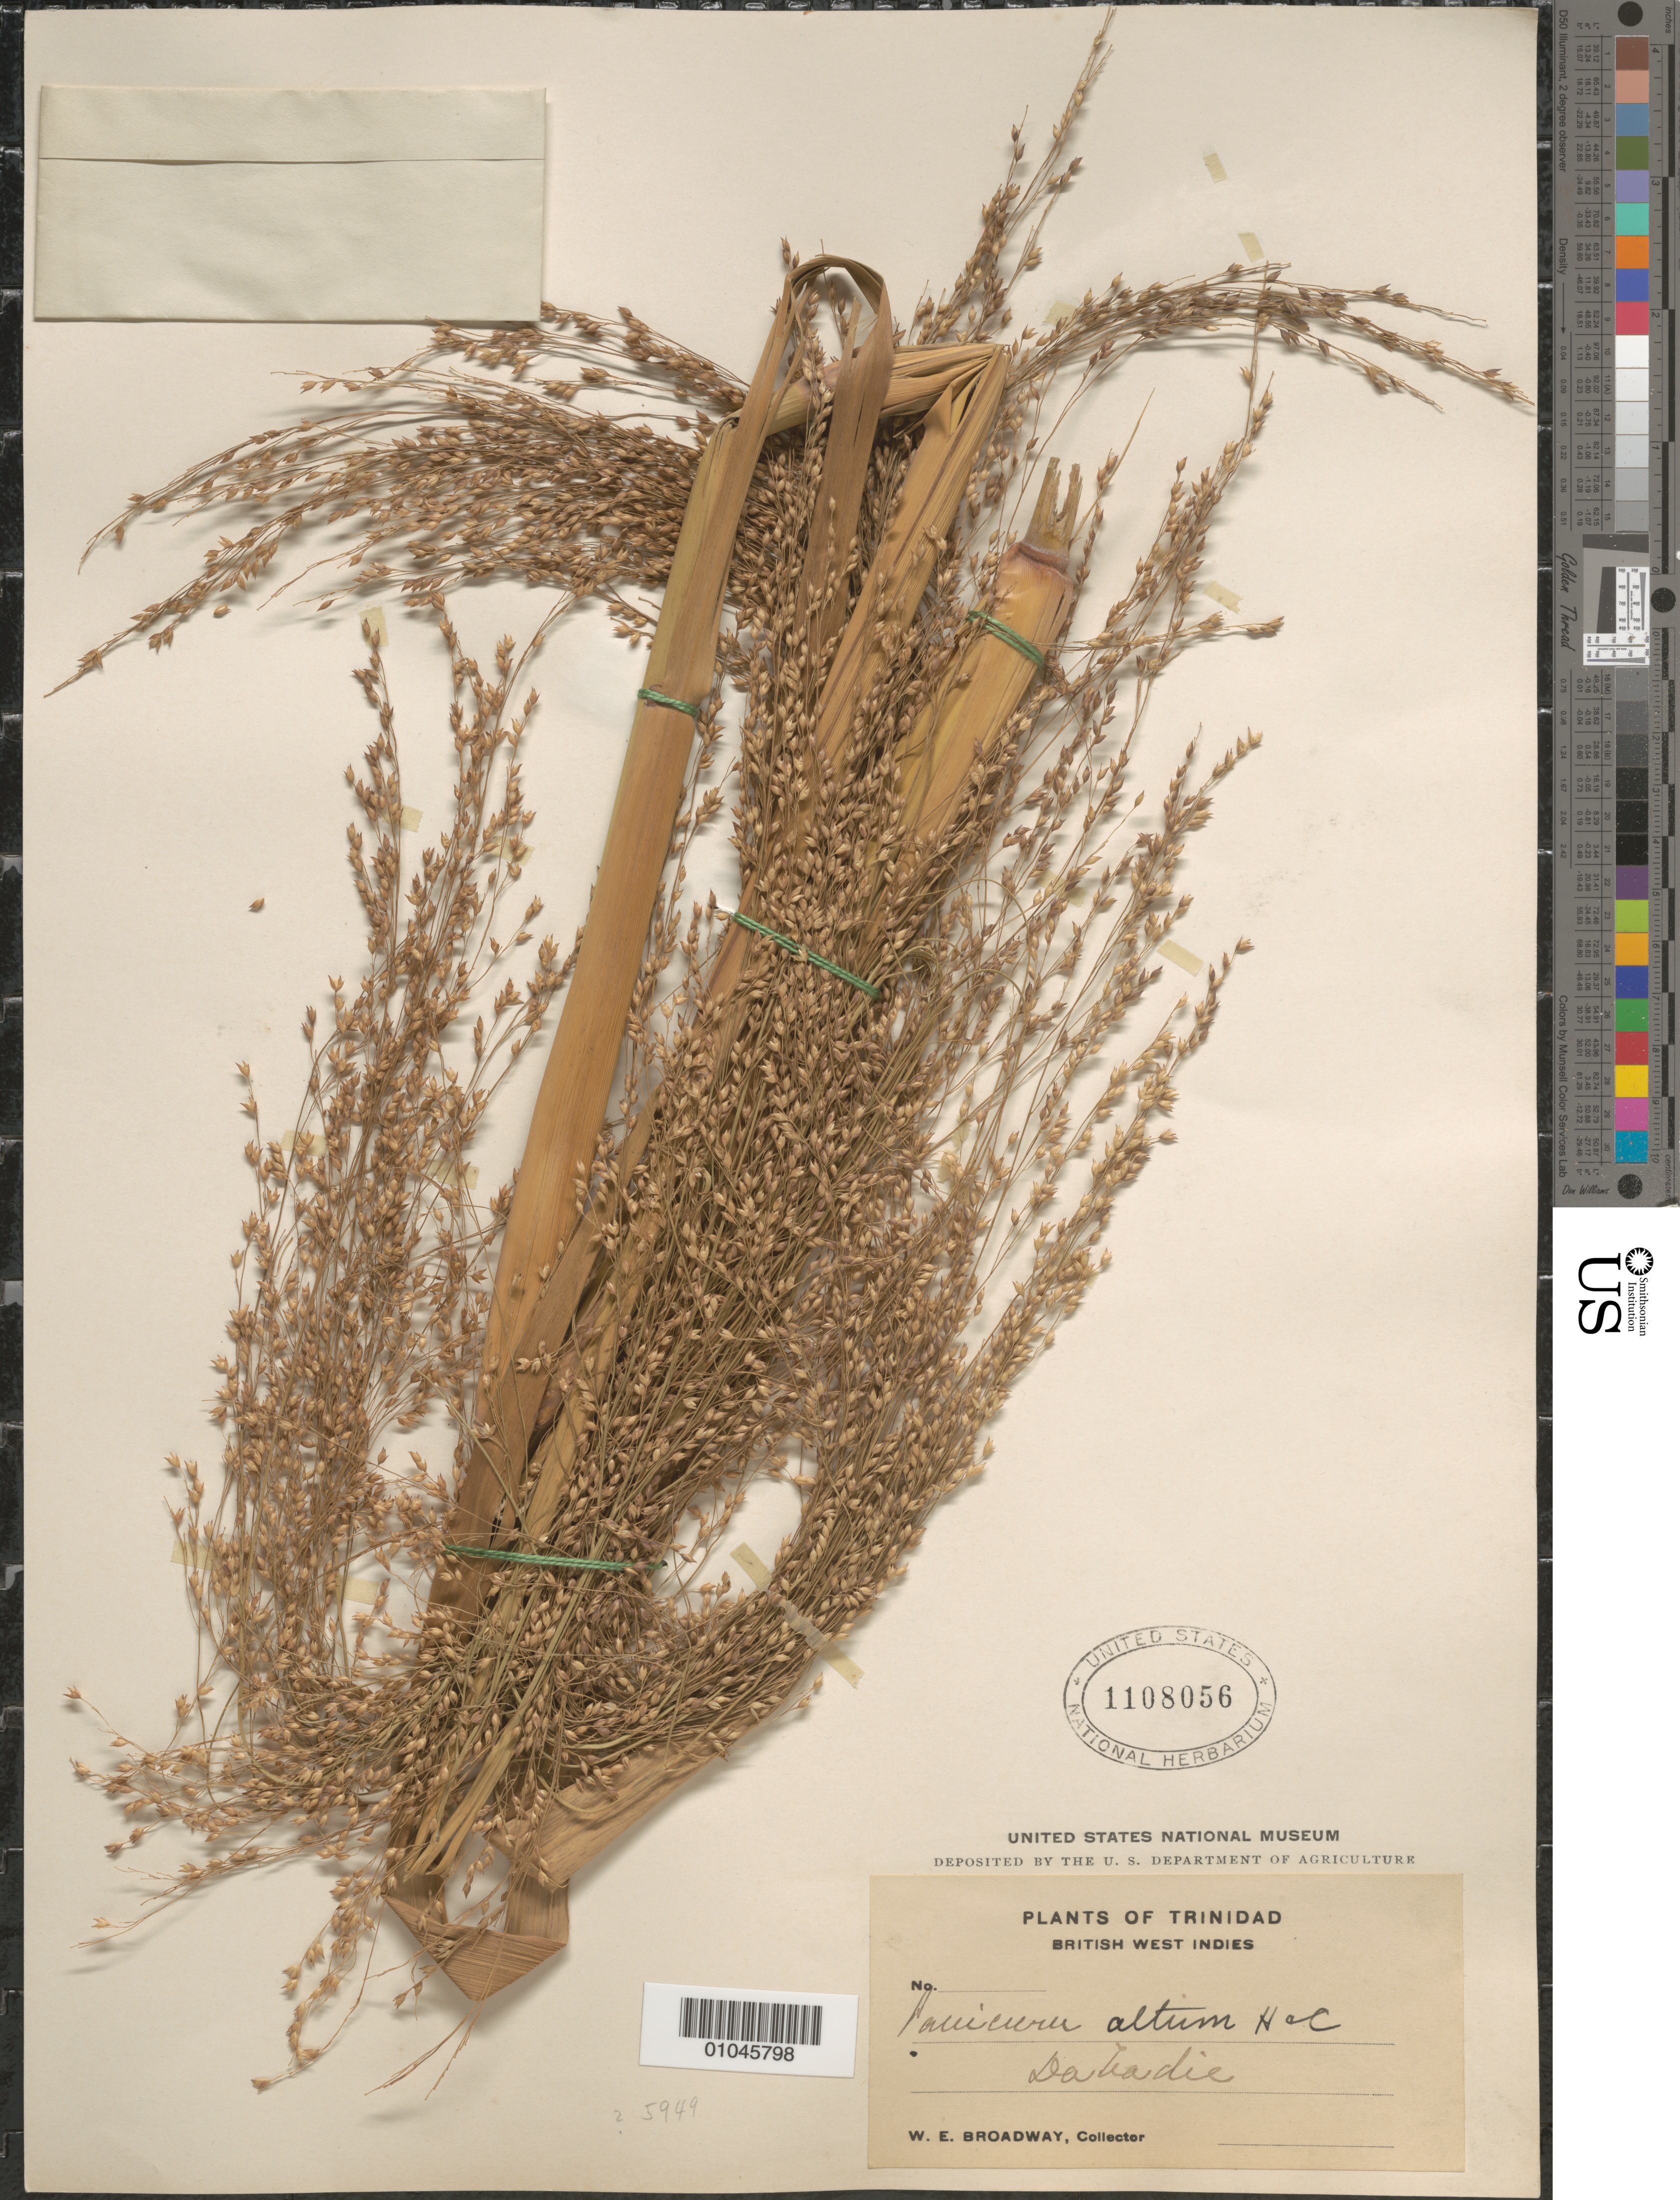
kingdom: Plantae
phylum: Tracheophyta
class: Liliopsida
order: Poales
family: Poaceae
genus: Panicum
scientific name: Panicum albemarlense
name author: Ashe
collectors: W. E. Broadway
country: Trinidad and Tobago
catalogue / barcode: US 1108056